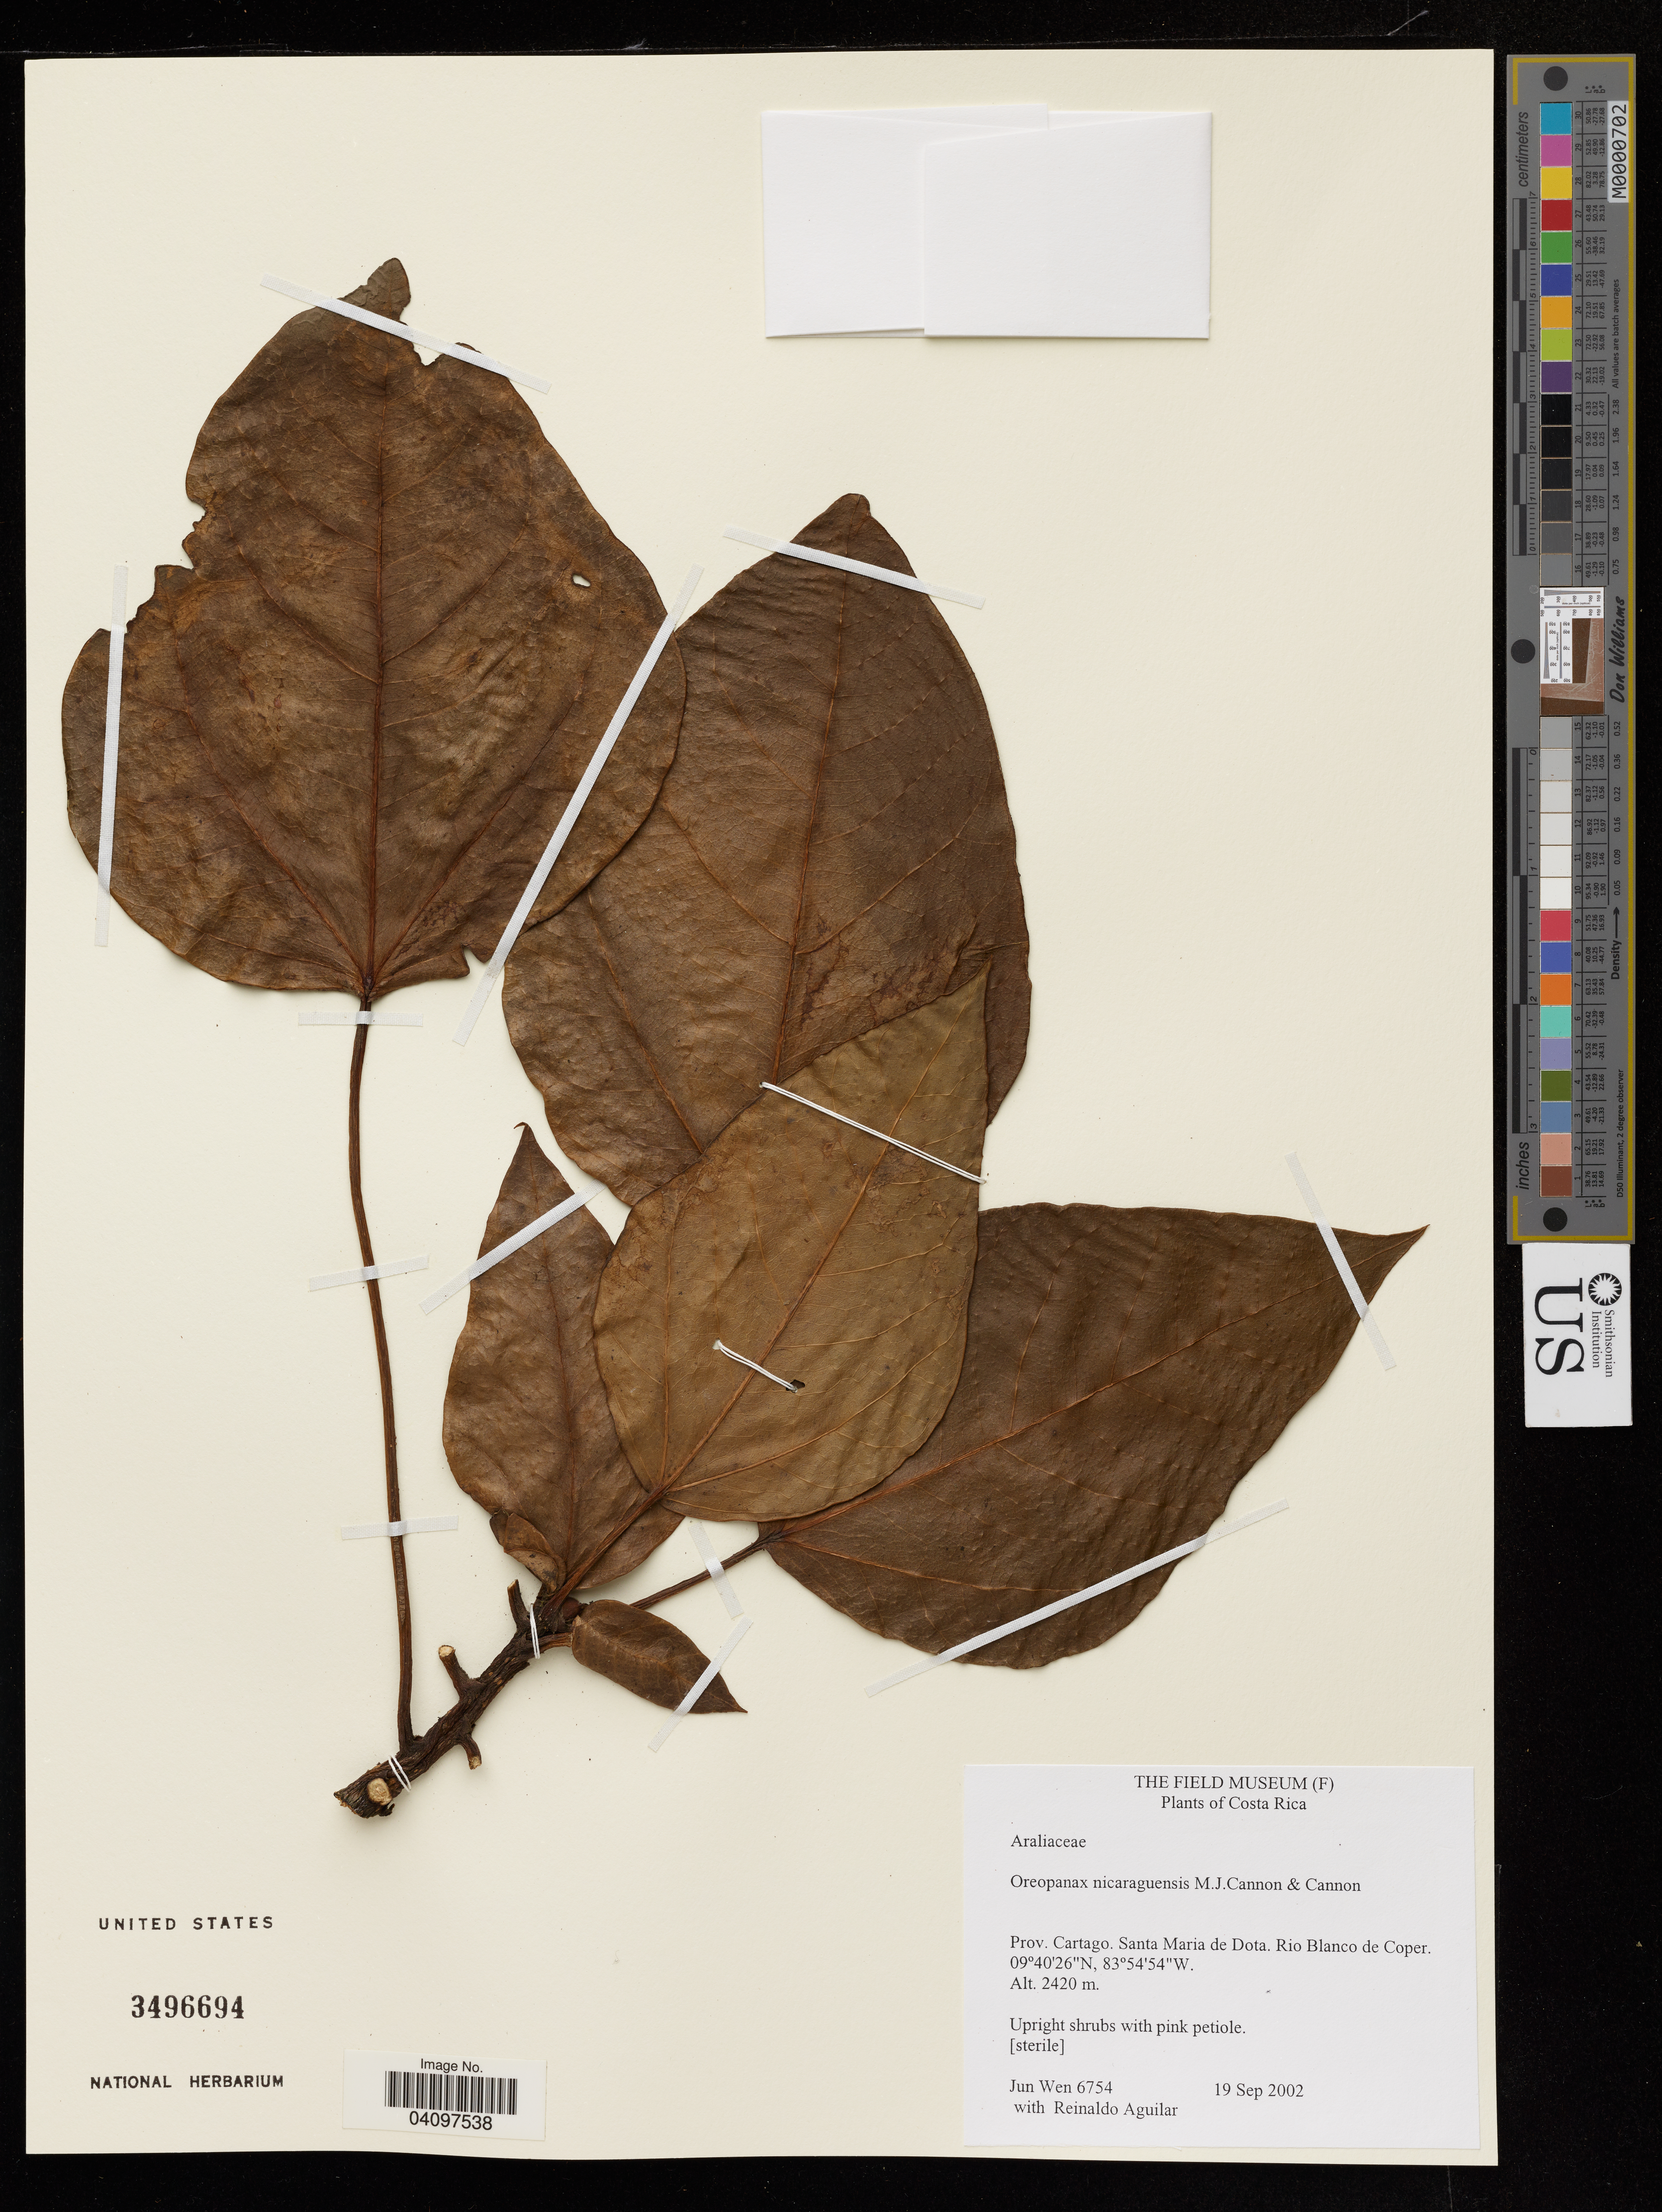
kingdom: Plantae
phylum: Tracheophyta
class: Magnoliopsida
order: Apiales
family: Araliaceae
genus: Oreopanax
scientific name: Oreopanax nicaraguensis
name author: M.J. Cannon & J. Cannon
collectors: J. Wen & R. Aguilar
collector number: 6754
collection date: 2002-09-19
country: Costa Rica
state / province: Cartago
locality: Santa Maria de Dota. Rio Blanco de Coper.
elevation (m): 2420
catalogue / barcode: US 3496694